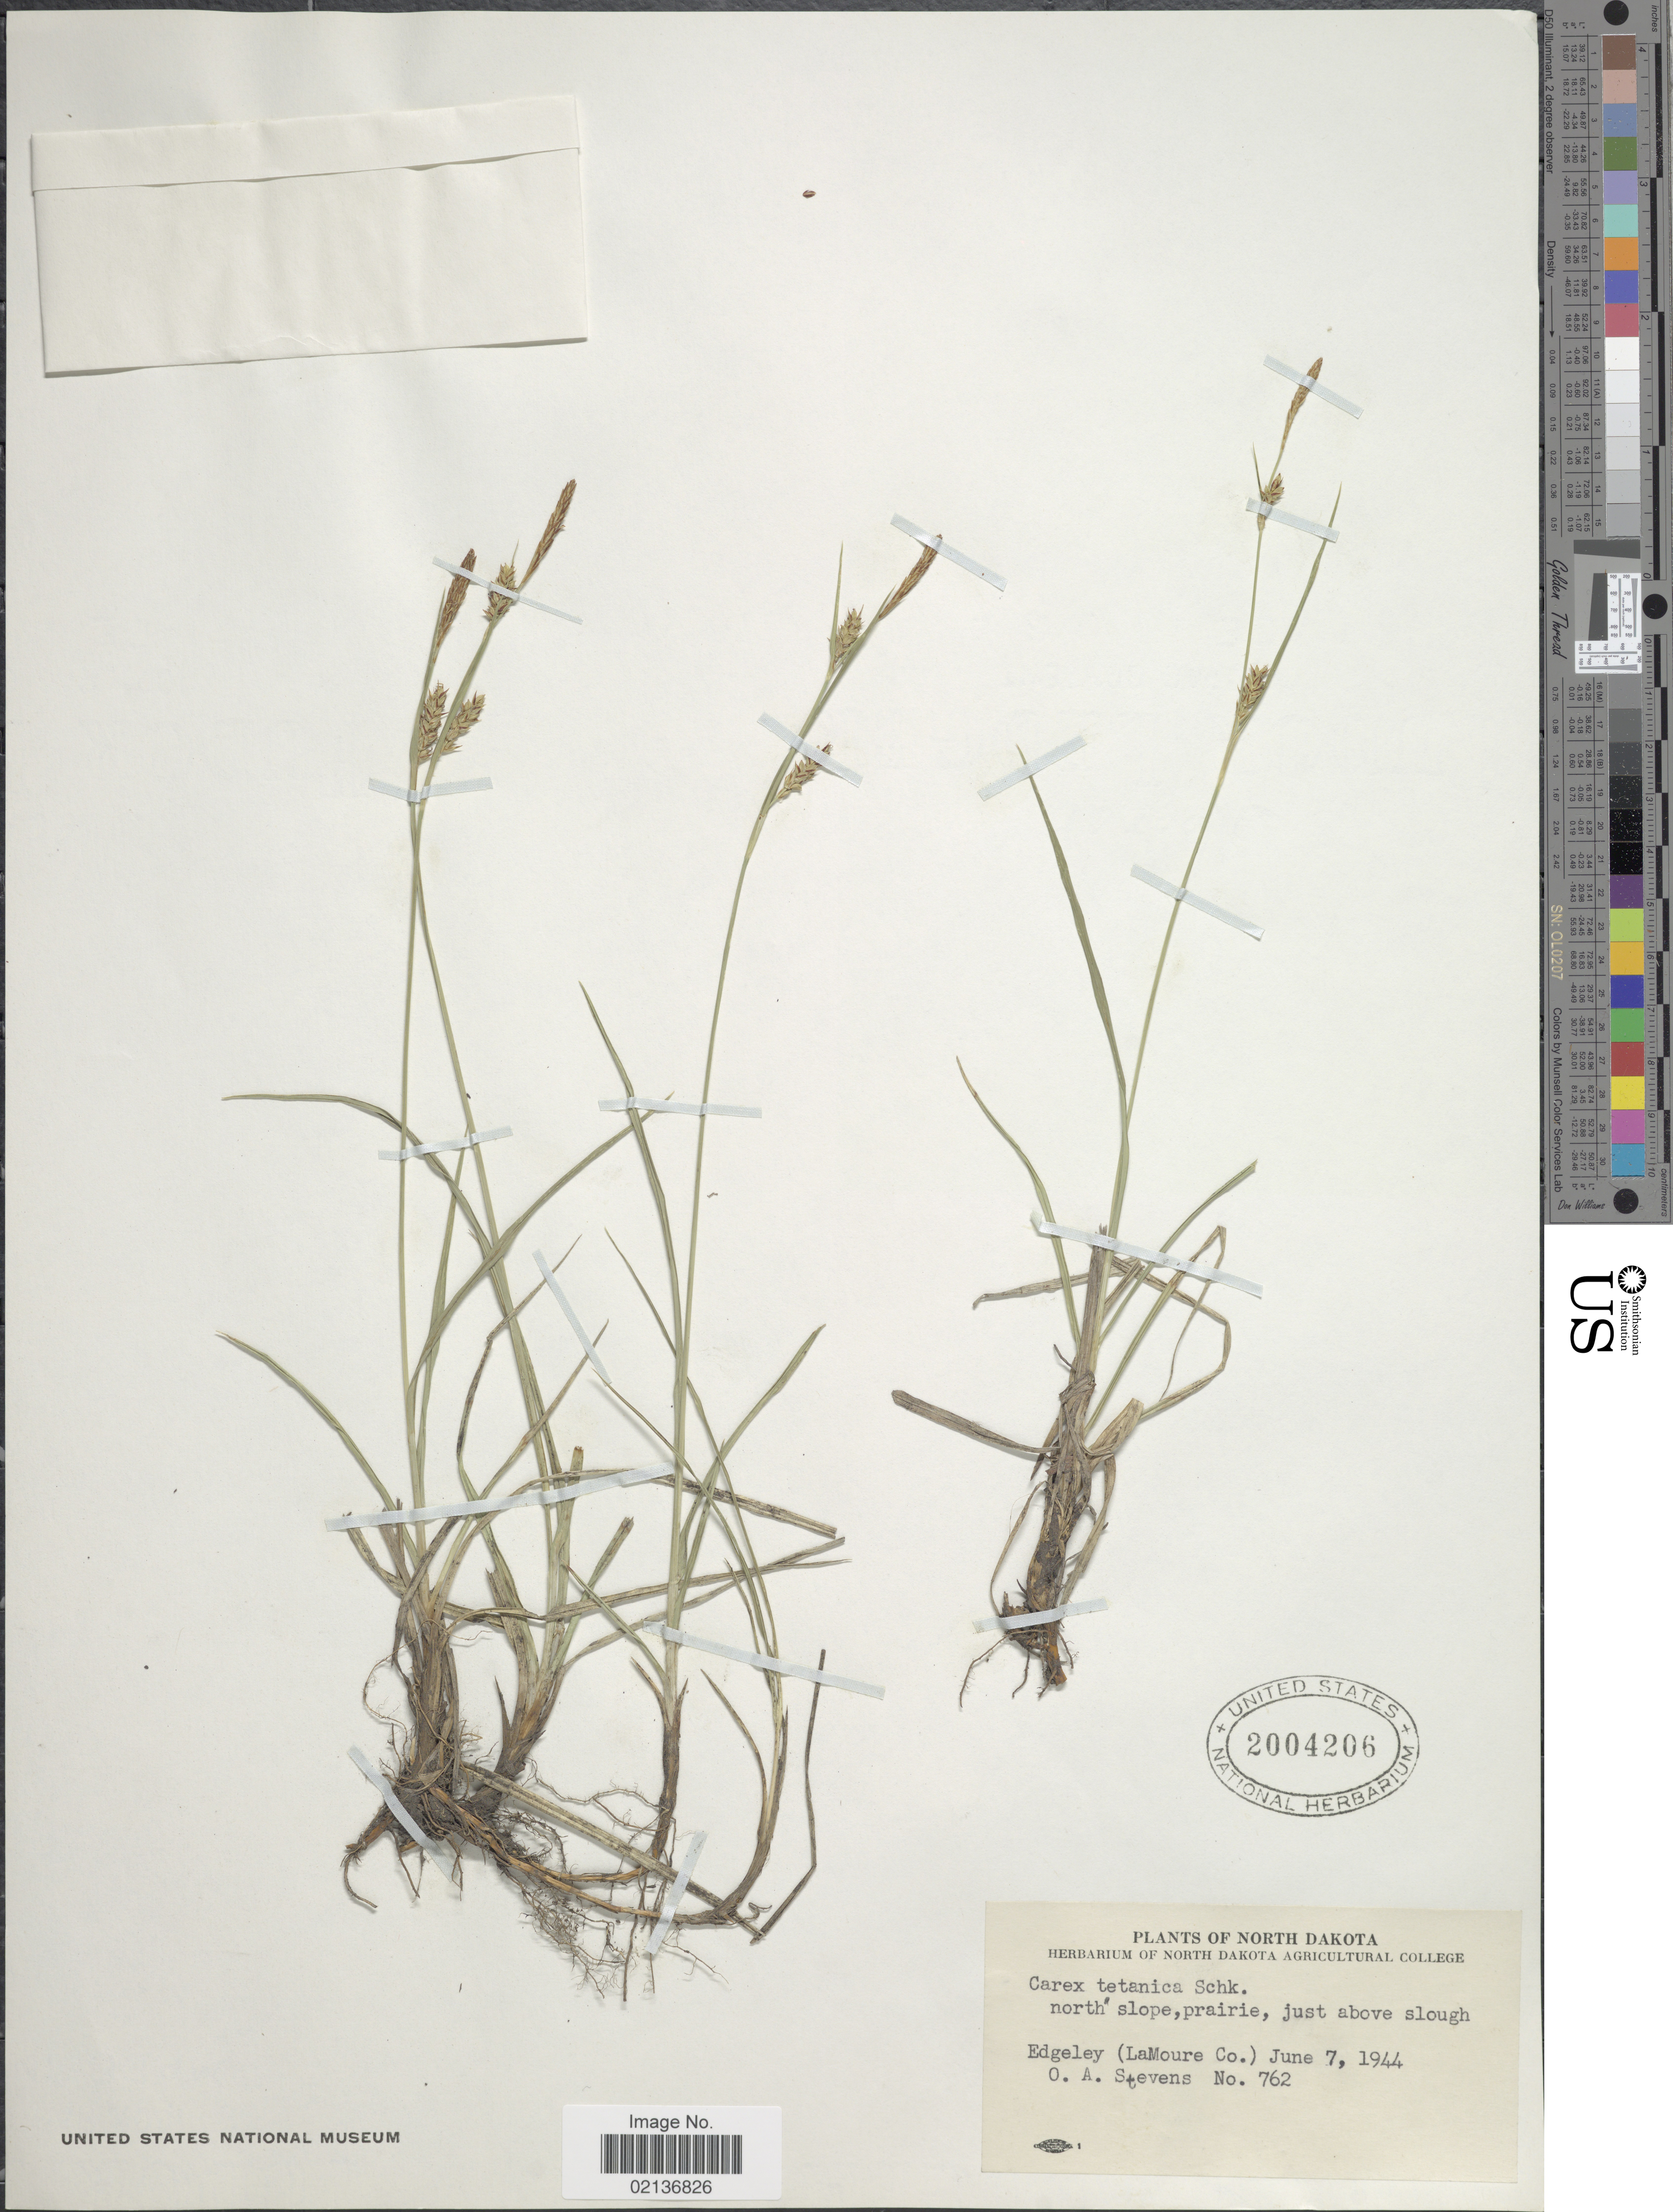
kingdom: Plantae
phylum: Tracheophyta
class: Liliopsida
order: Poales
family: Cyperaceae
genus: Carex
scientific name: Carex tetanica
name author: Schkuhr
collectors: O. A. Stevens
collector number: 762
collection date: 1944-06-07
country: United States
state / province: North Dakota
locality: North slope, prairie, just above slough, Edgeley (LaMoure Co.)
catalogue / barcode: US 2004206